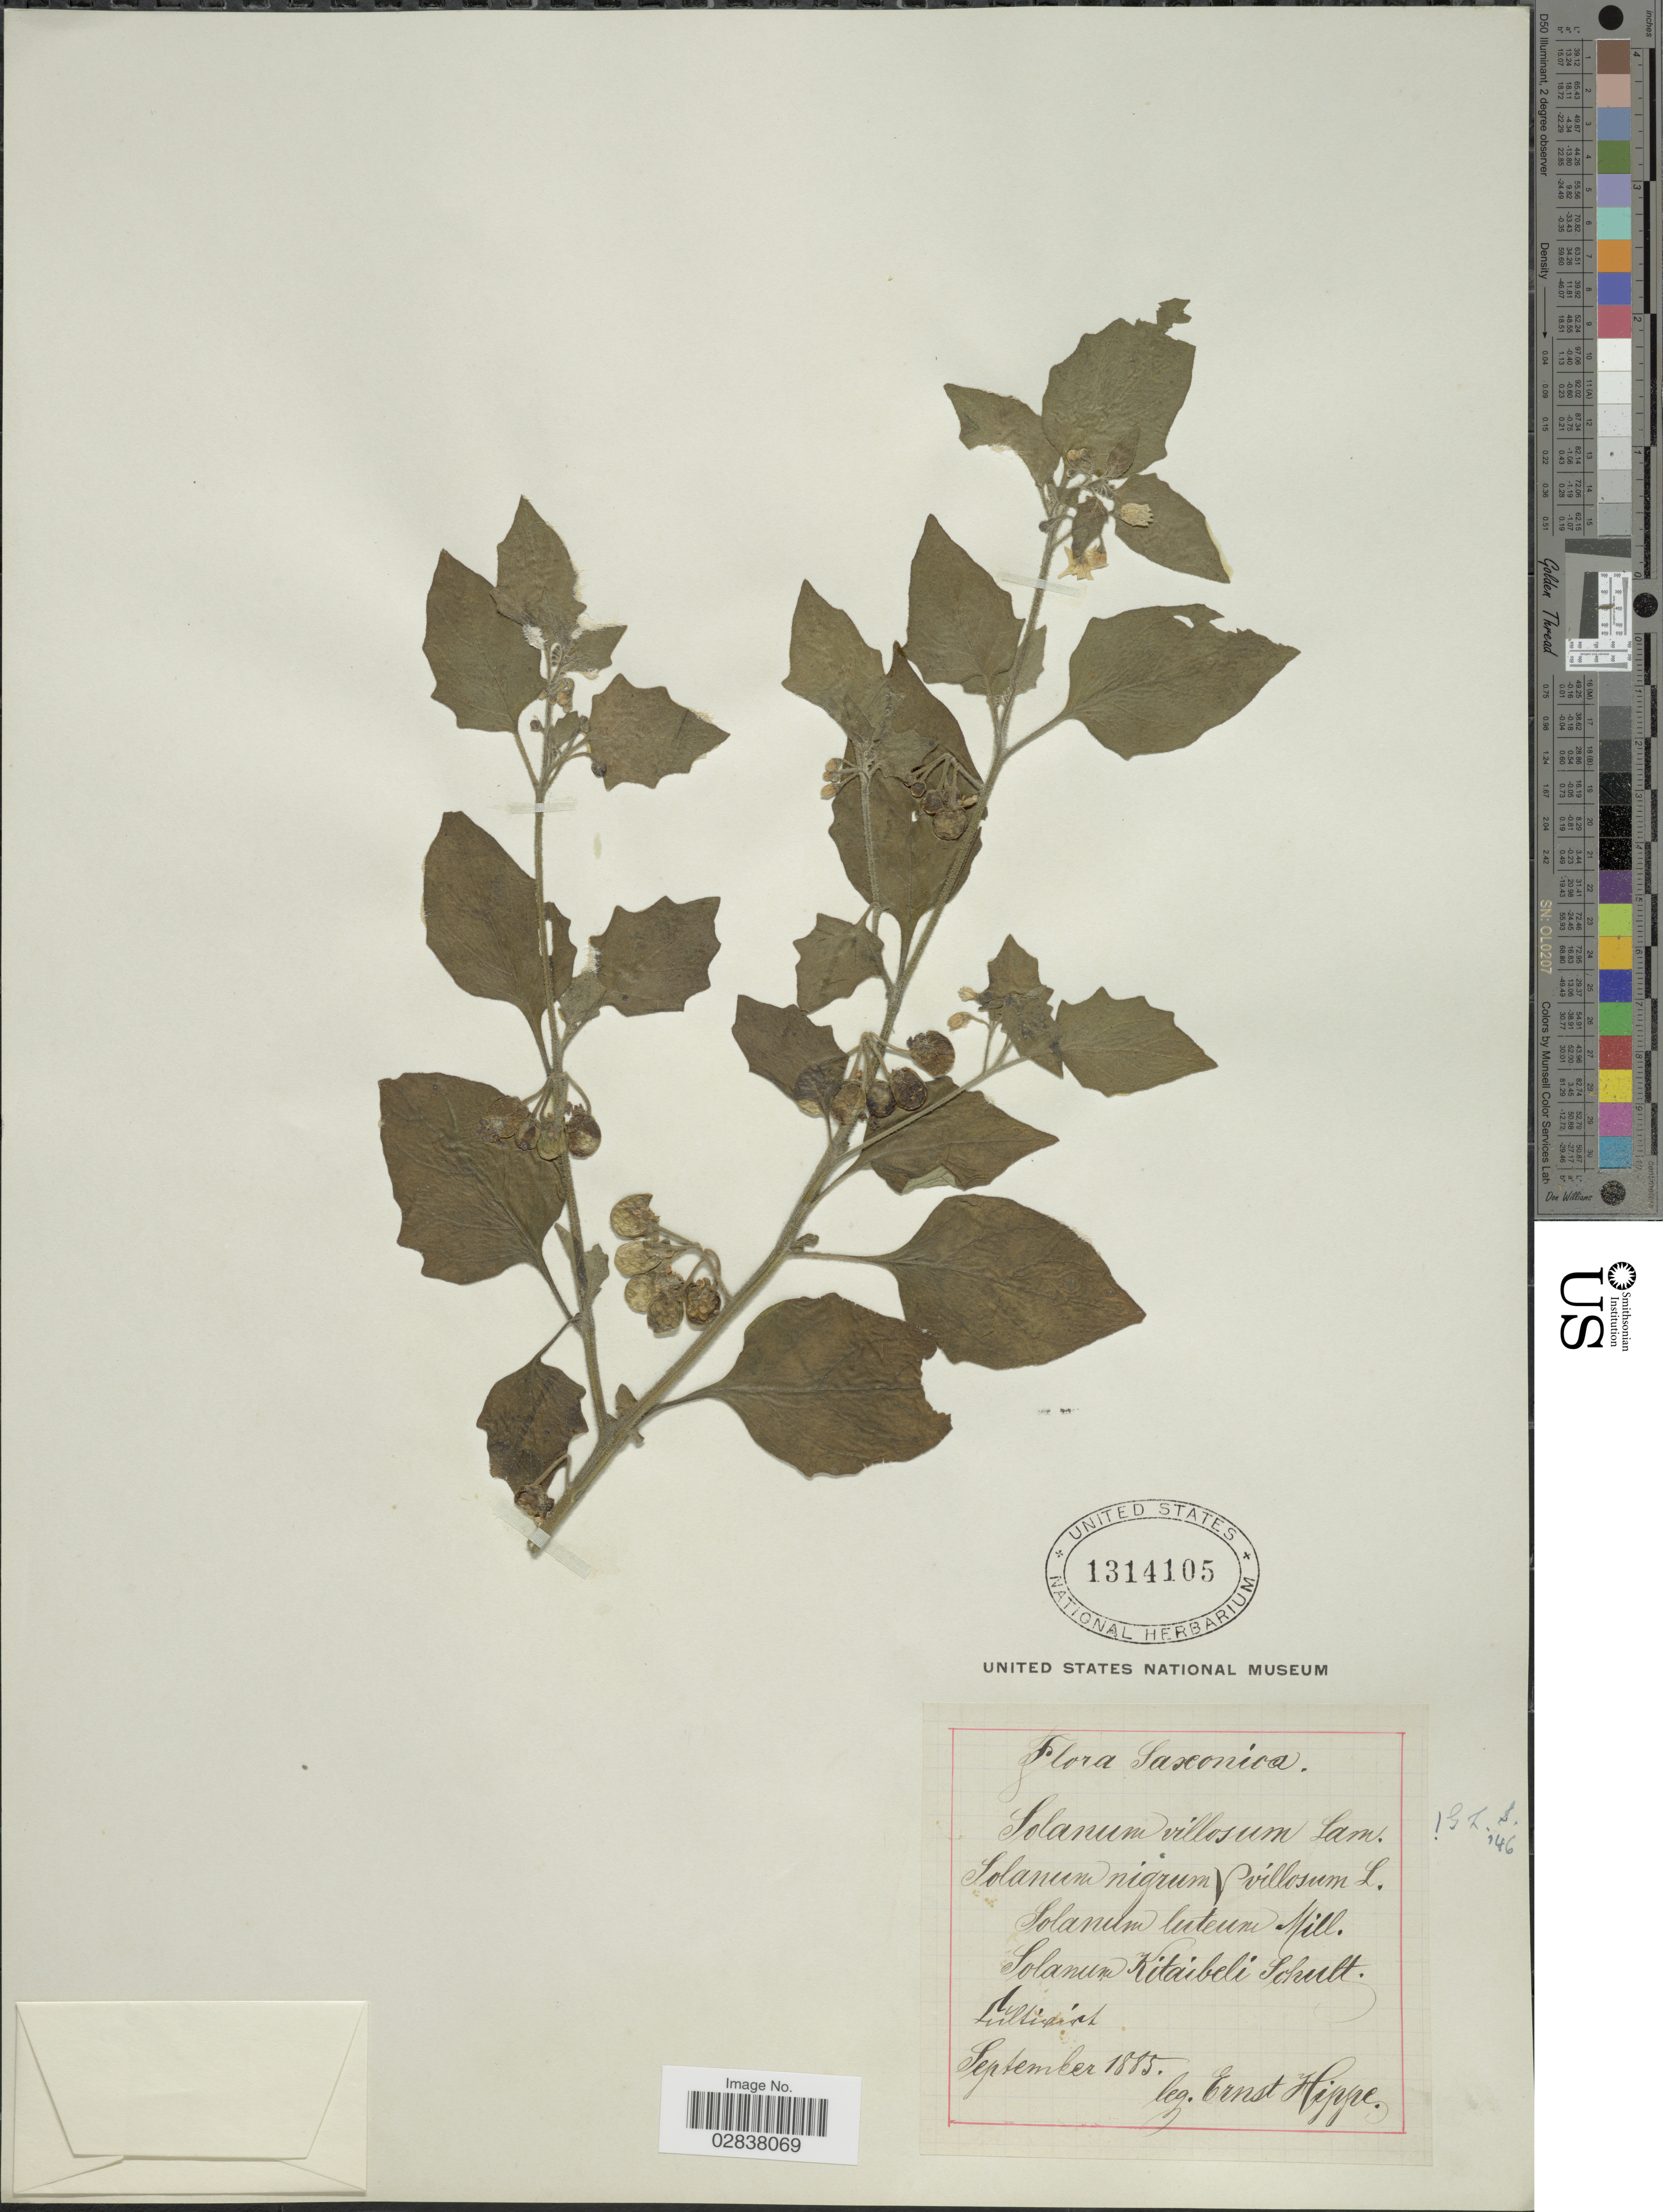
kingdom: Plantae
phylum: Tracheophyta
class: Magnoliopsida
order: Solanales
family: Solanaceae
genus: Solanum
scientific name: Solanum luteum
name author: Mill.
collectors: E. Hippe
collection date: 1885-09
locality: Saxonica.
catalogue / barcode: US 1314105